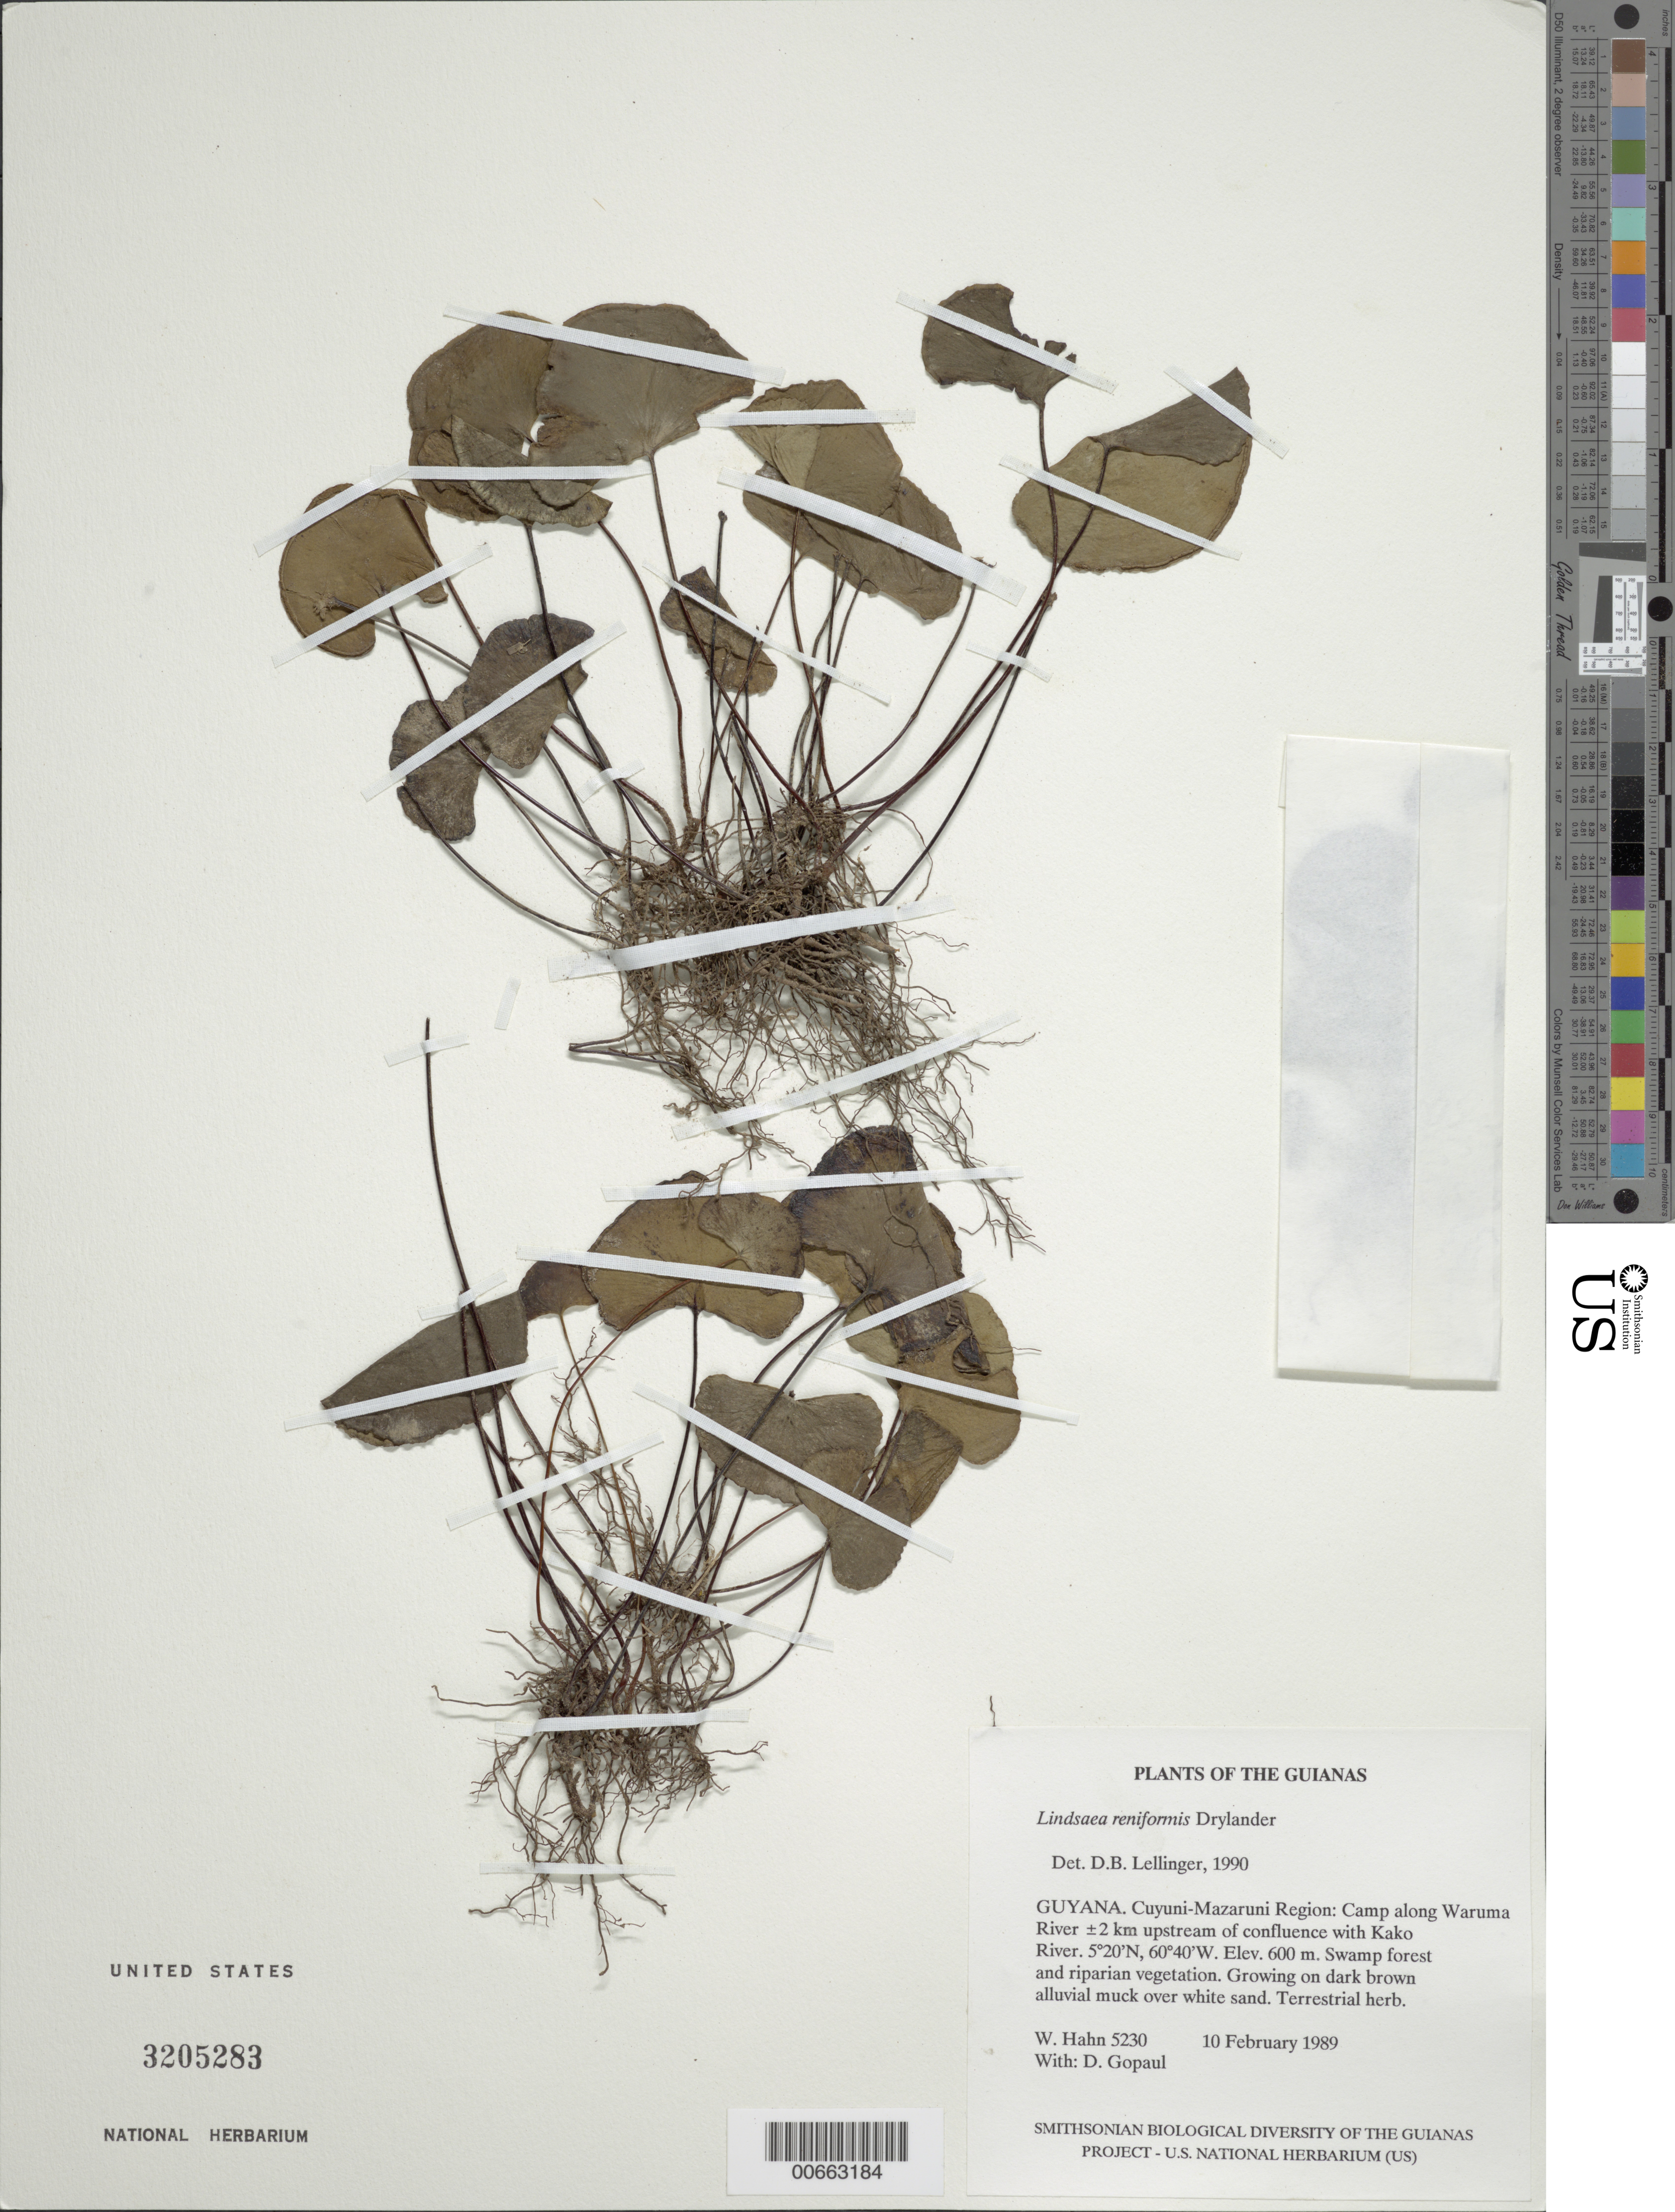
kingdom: Plantae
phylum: Tracheophyta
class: Polypodiopsida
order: Polypodiales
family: Lindsaeaceae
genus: Lindsaea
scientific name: Lindsaea reniformis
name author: Dryand.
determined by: Lellinger, David B., (BOT), Smithsonian Institution - National Museum of Natural History (UNITED STATES)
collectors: W. Hahn & D. Gopaul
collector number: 5230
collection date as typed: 10 February 1989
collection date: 1989-02-10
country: Guyana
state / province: Cuyuni-Mazaruni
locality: Camp along Waruma River ±2 km upstream of confluence with Kako River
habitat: Swamp forest and Riparian vegetation Growing on dark brown alluvial muck over white sand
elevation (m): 600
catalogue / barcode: US 3205283